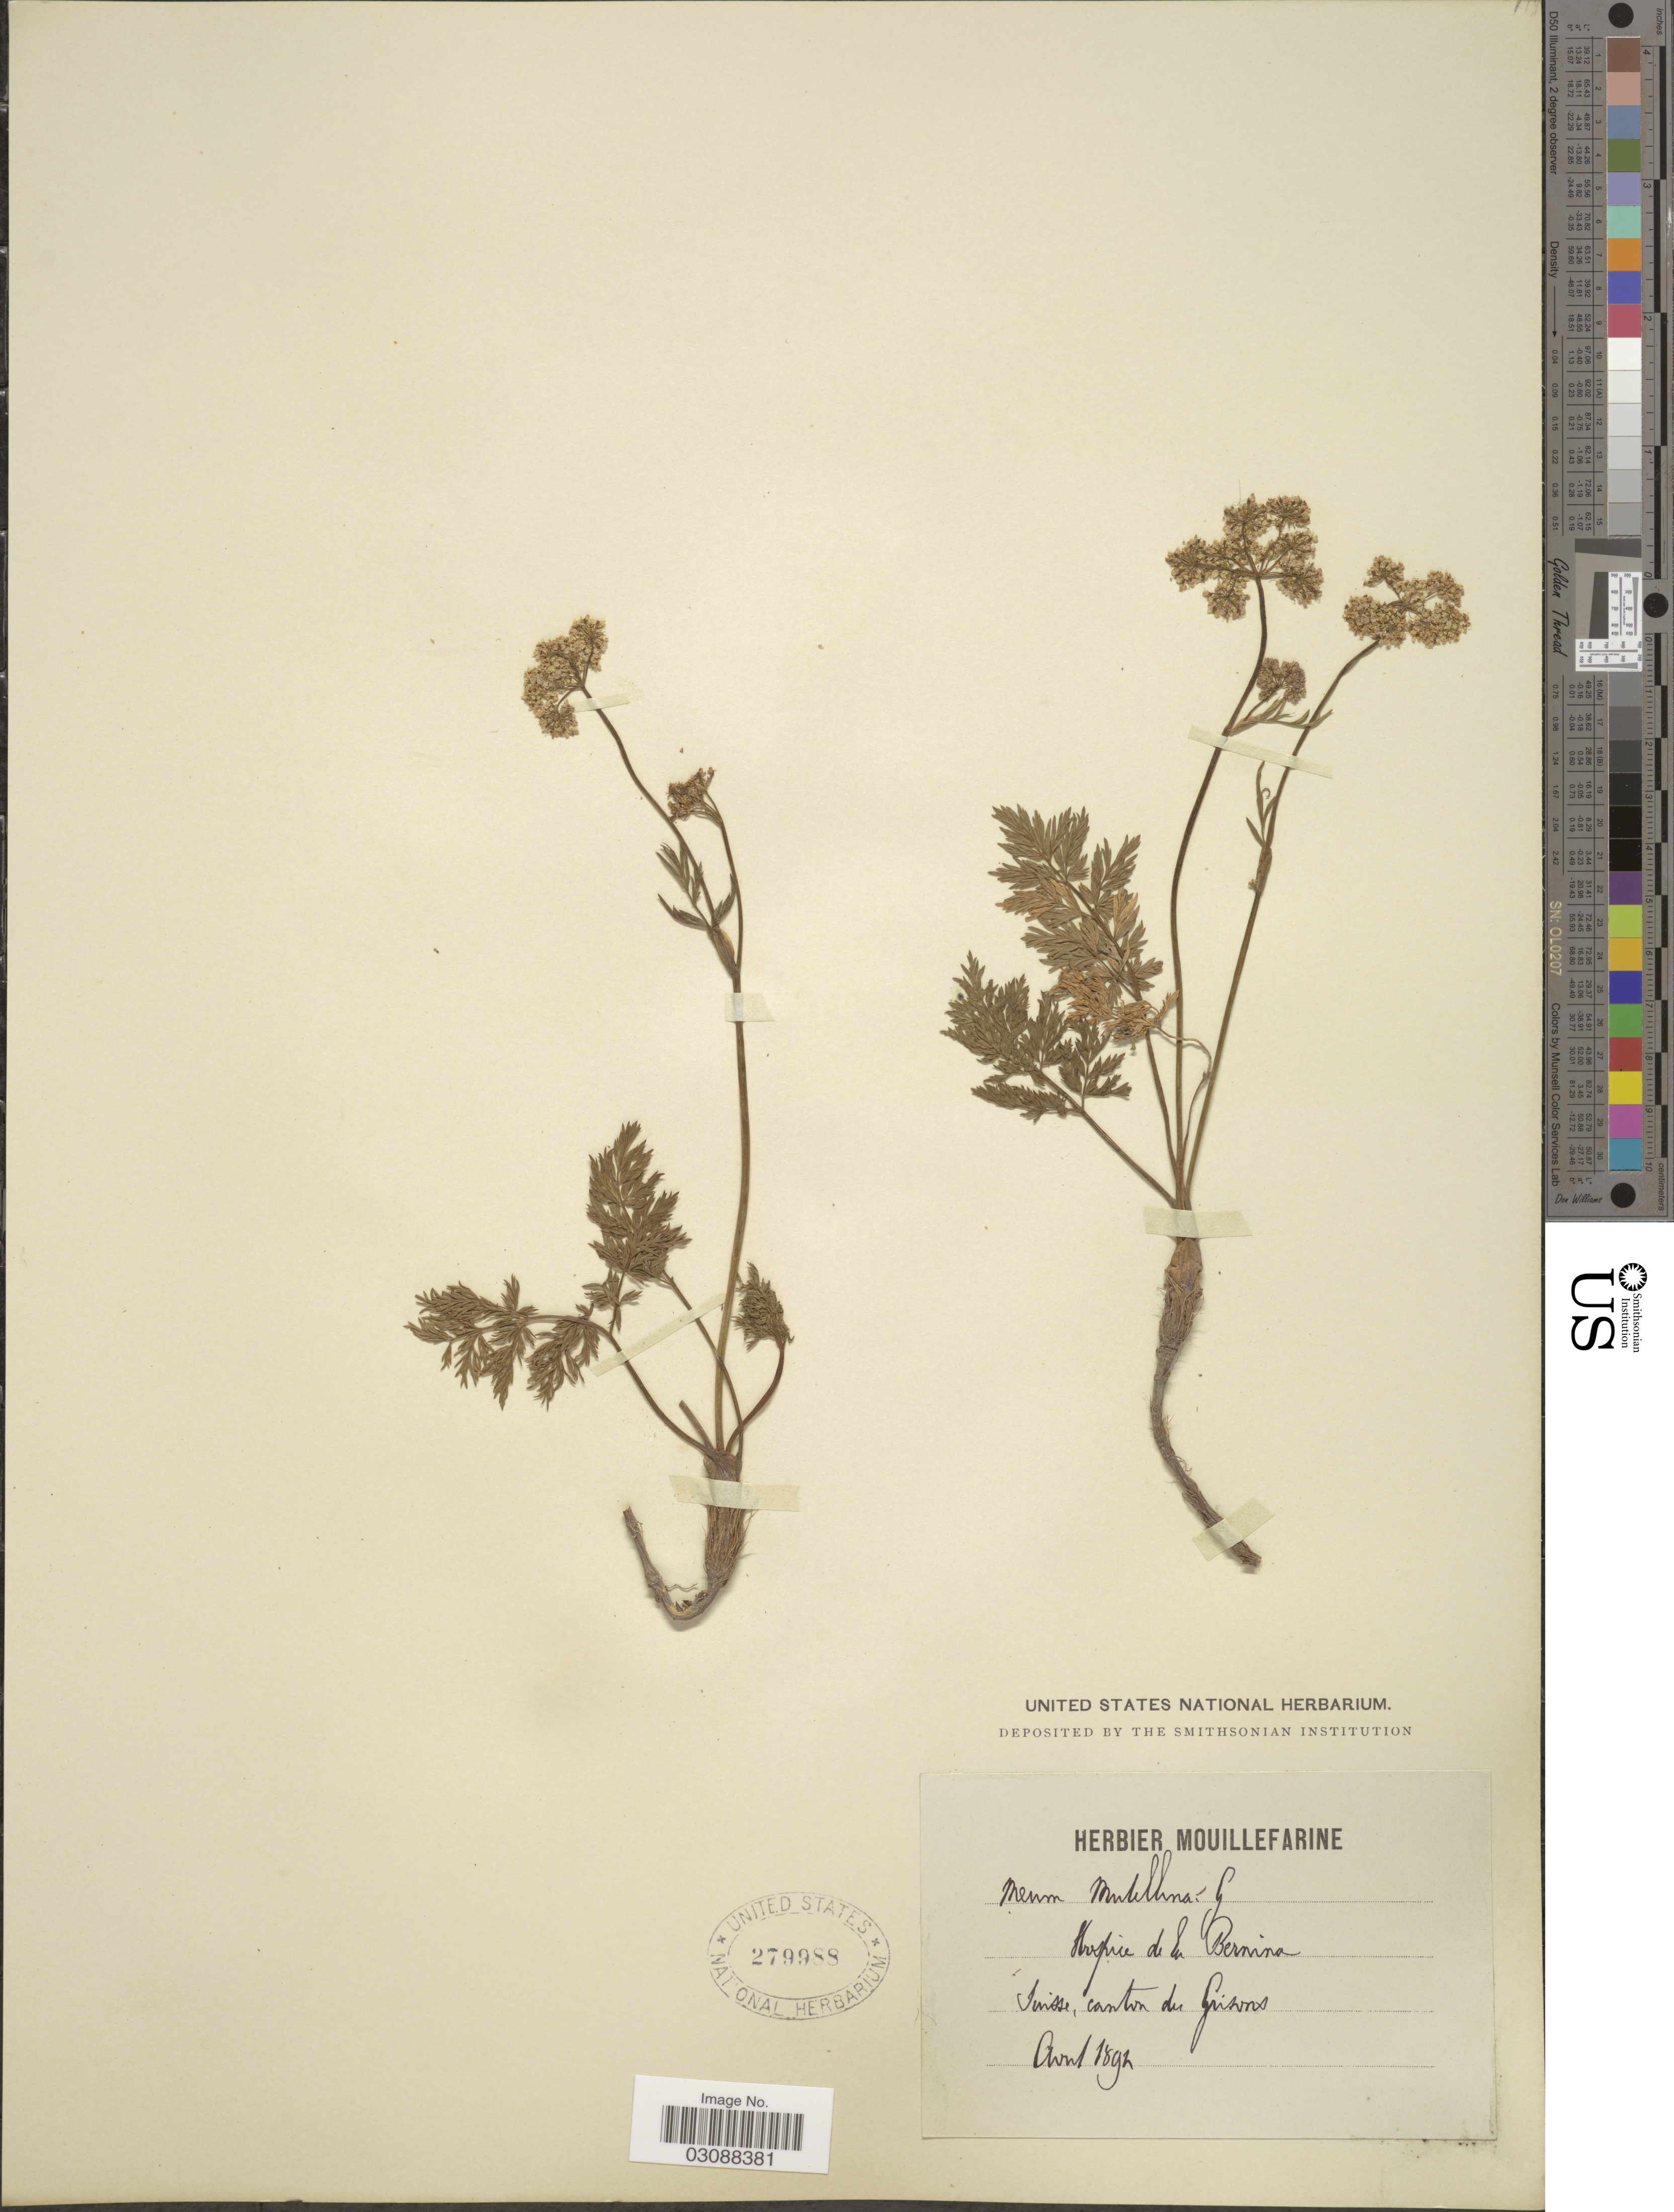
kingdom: Plantae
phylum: Tracheophyta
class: Magnoliopsida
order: Apiales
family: Apiaceae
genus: Meum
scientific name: Meum mutellina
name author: (L.) Gaertn.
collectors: ex herb. Mouillefarine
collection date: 1892-08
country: Switzerland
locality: Hospice de la Bernina. Suisse, canton des Grisons.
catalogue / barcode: US 279988